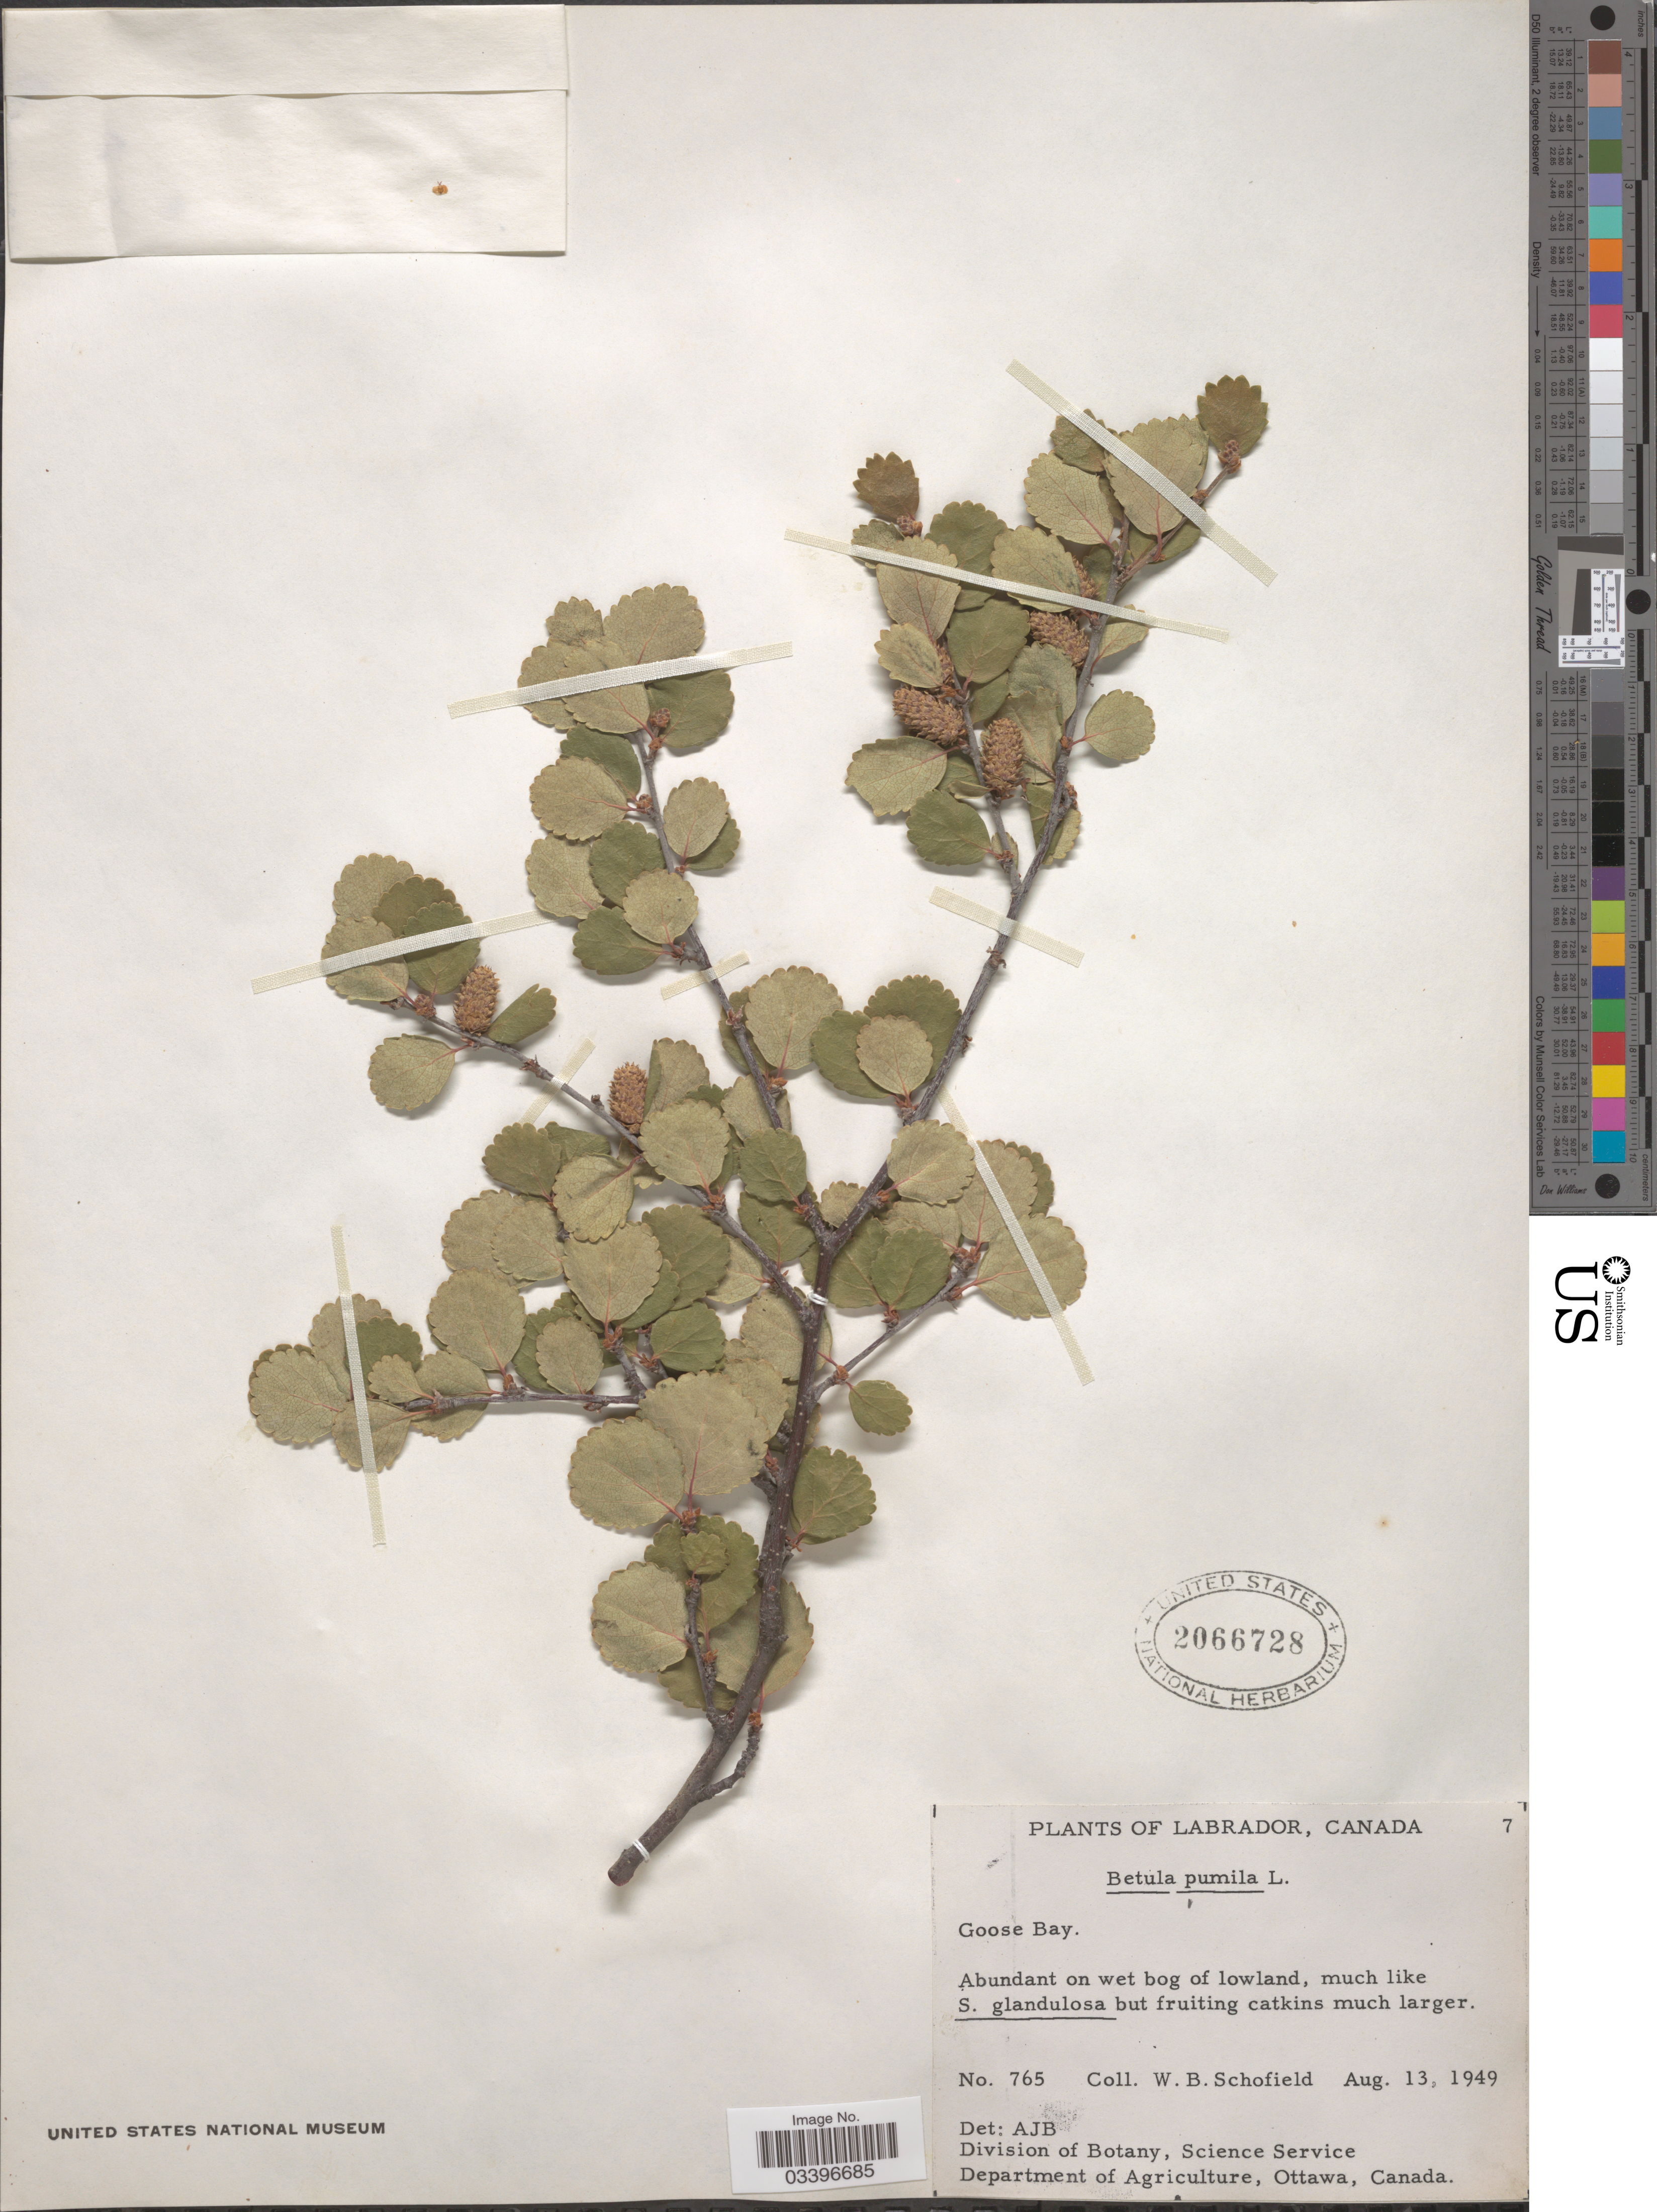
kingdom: Plantae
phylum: Tracheophyta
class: Magnoliopsida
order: Fagales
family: Betulaceae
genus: Betula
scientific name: Betula pumila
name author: L.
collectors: W. Schofield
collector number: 765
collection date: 1949-08-13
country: Canada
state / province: Newfoundland and Labrador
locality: Labrador. Goose Bay.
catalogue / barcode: US 2066728